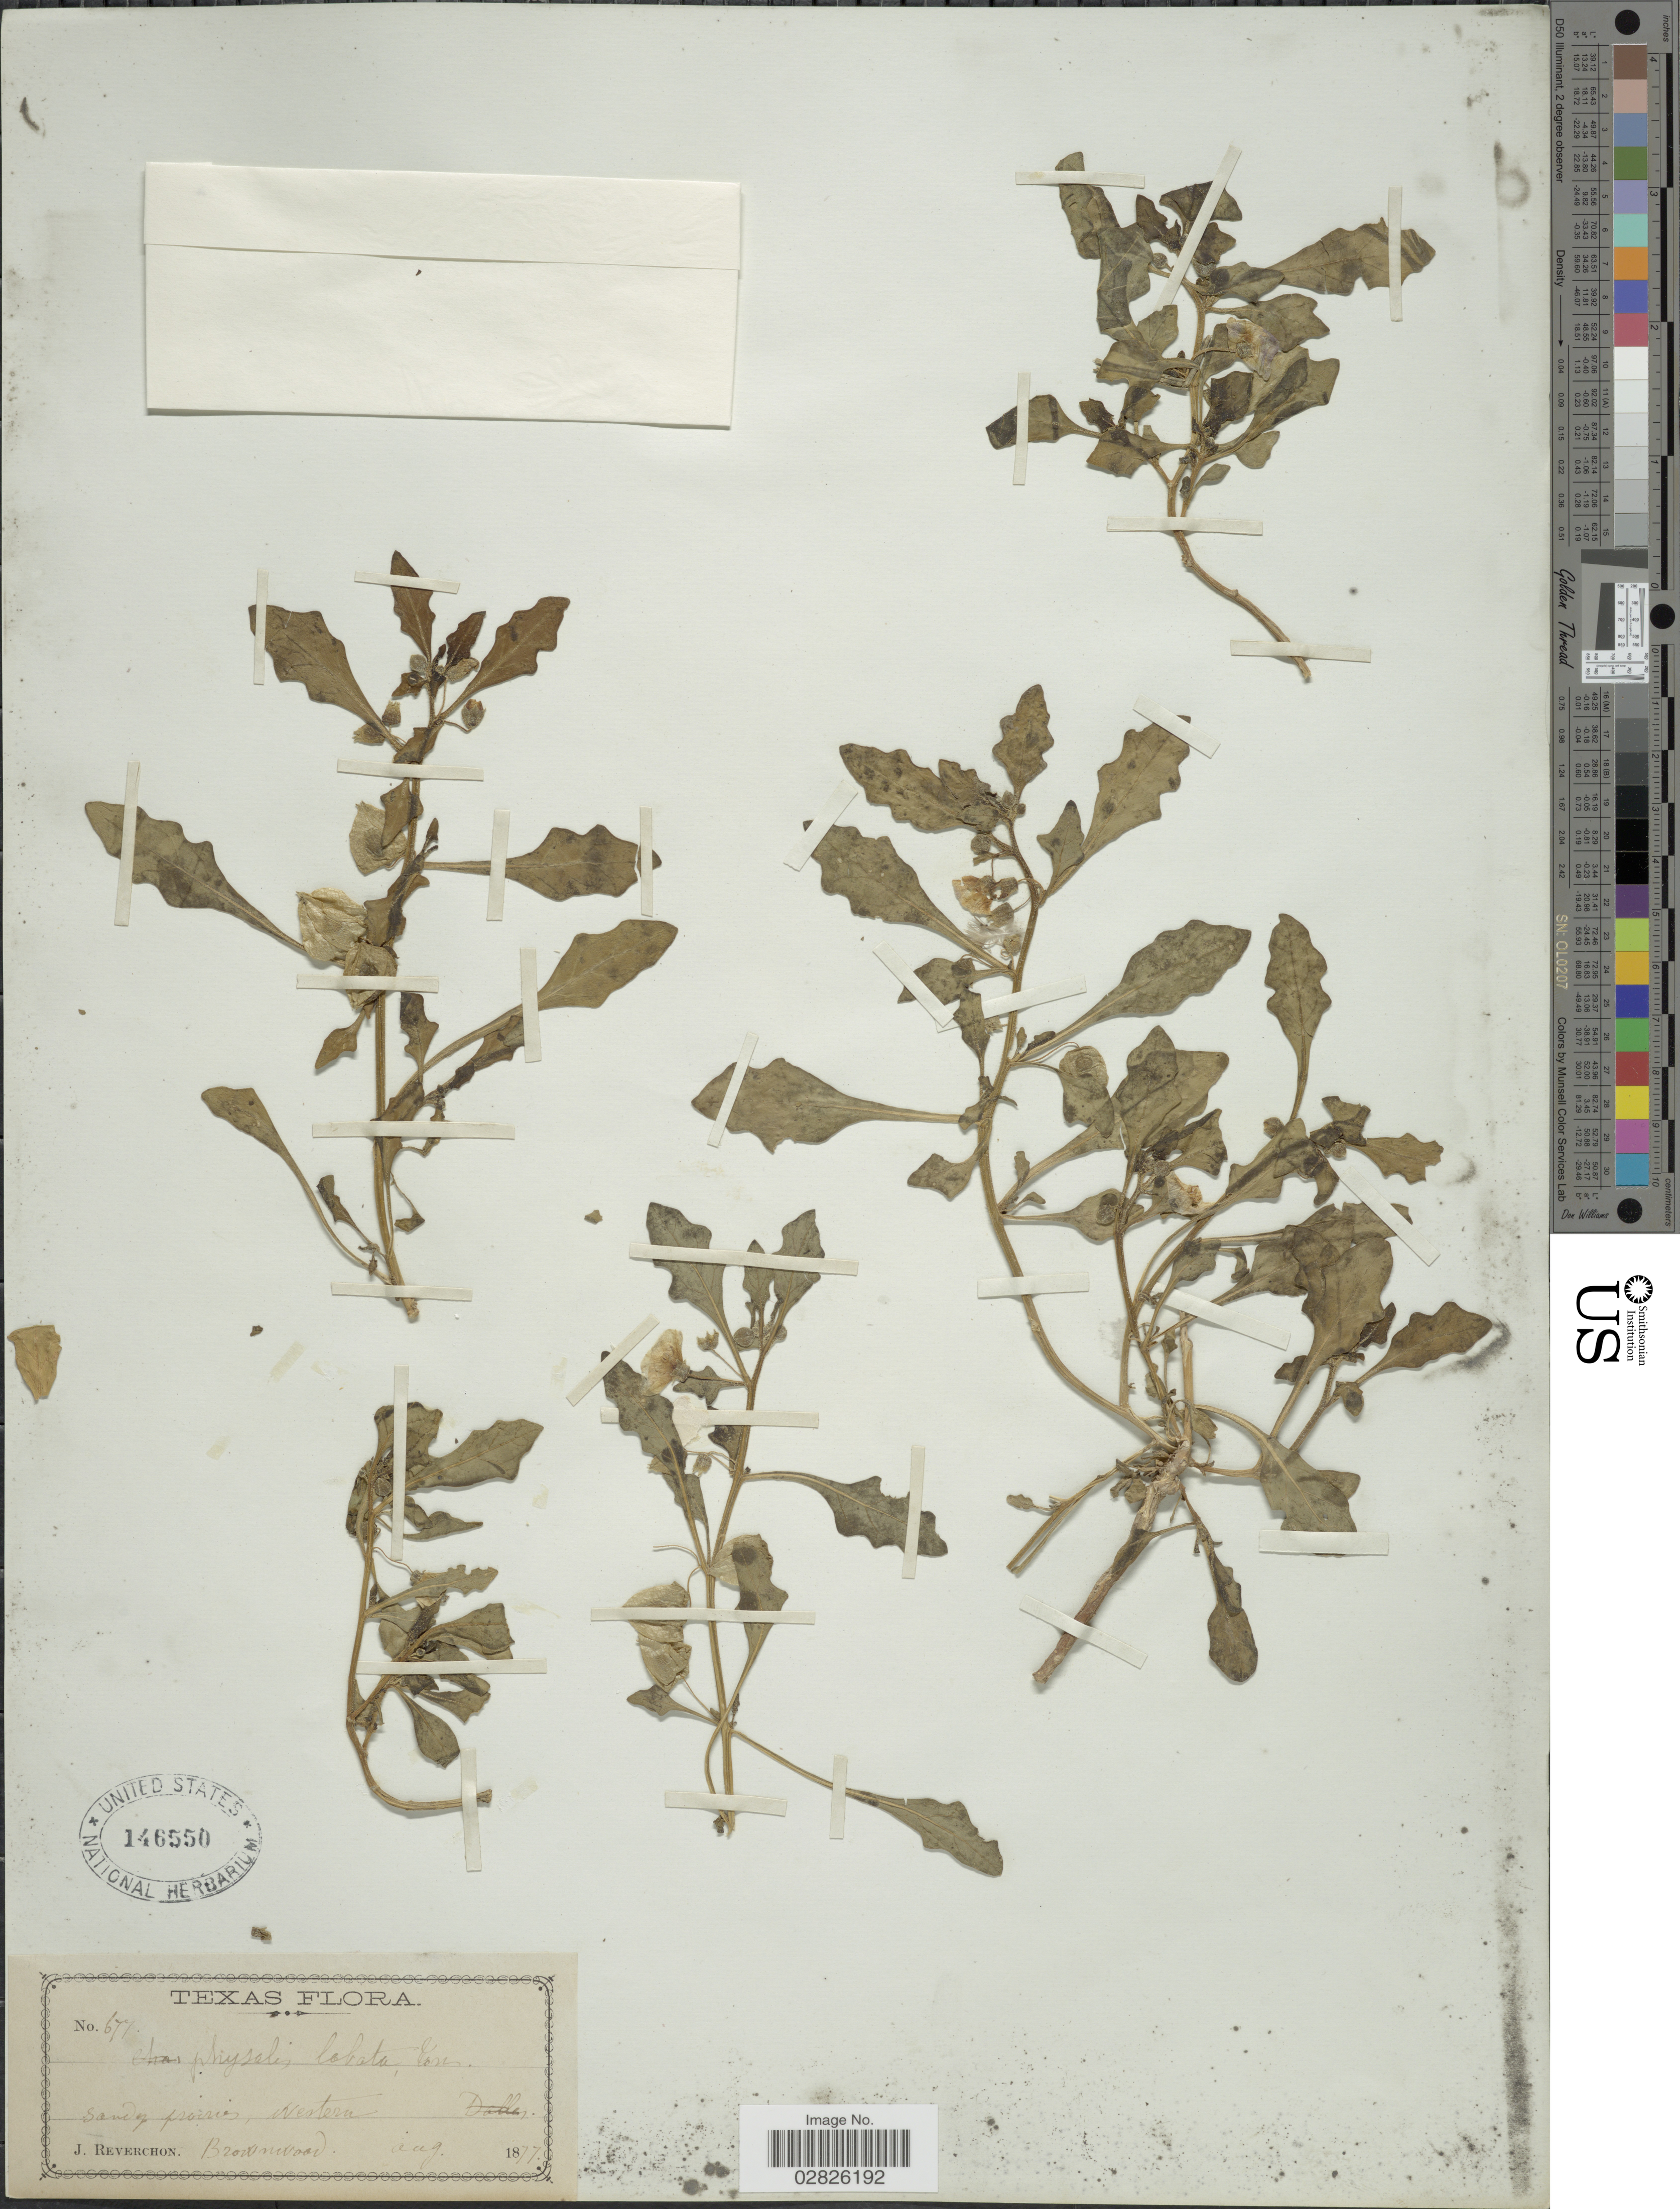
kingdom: Plantae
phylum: Tracheophyta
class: Magnoliopsida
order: Solanales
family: Solanaceae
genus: Quincula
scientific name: Quincula lobata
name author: (Torr.) Raf.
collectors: J. Reverchon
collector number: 677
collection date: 1877-08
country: United States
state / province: Texas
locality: Western Brownwood.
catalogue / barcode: US 146550